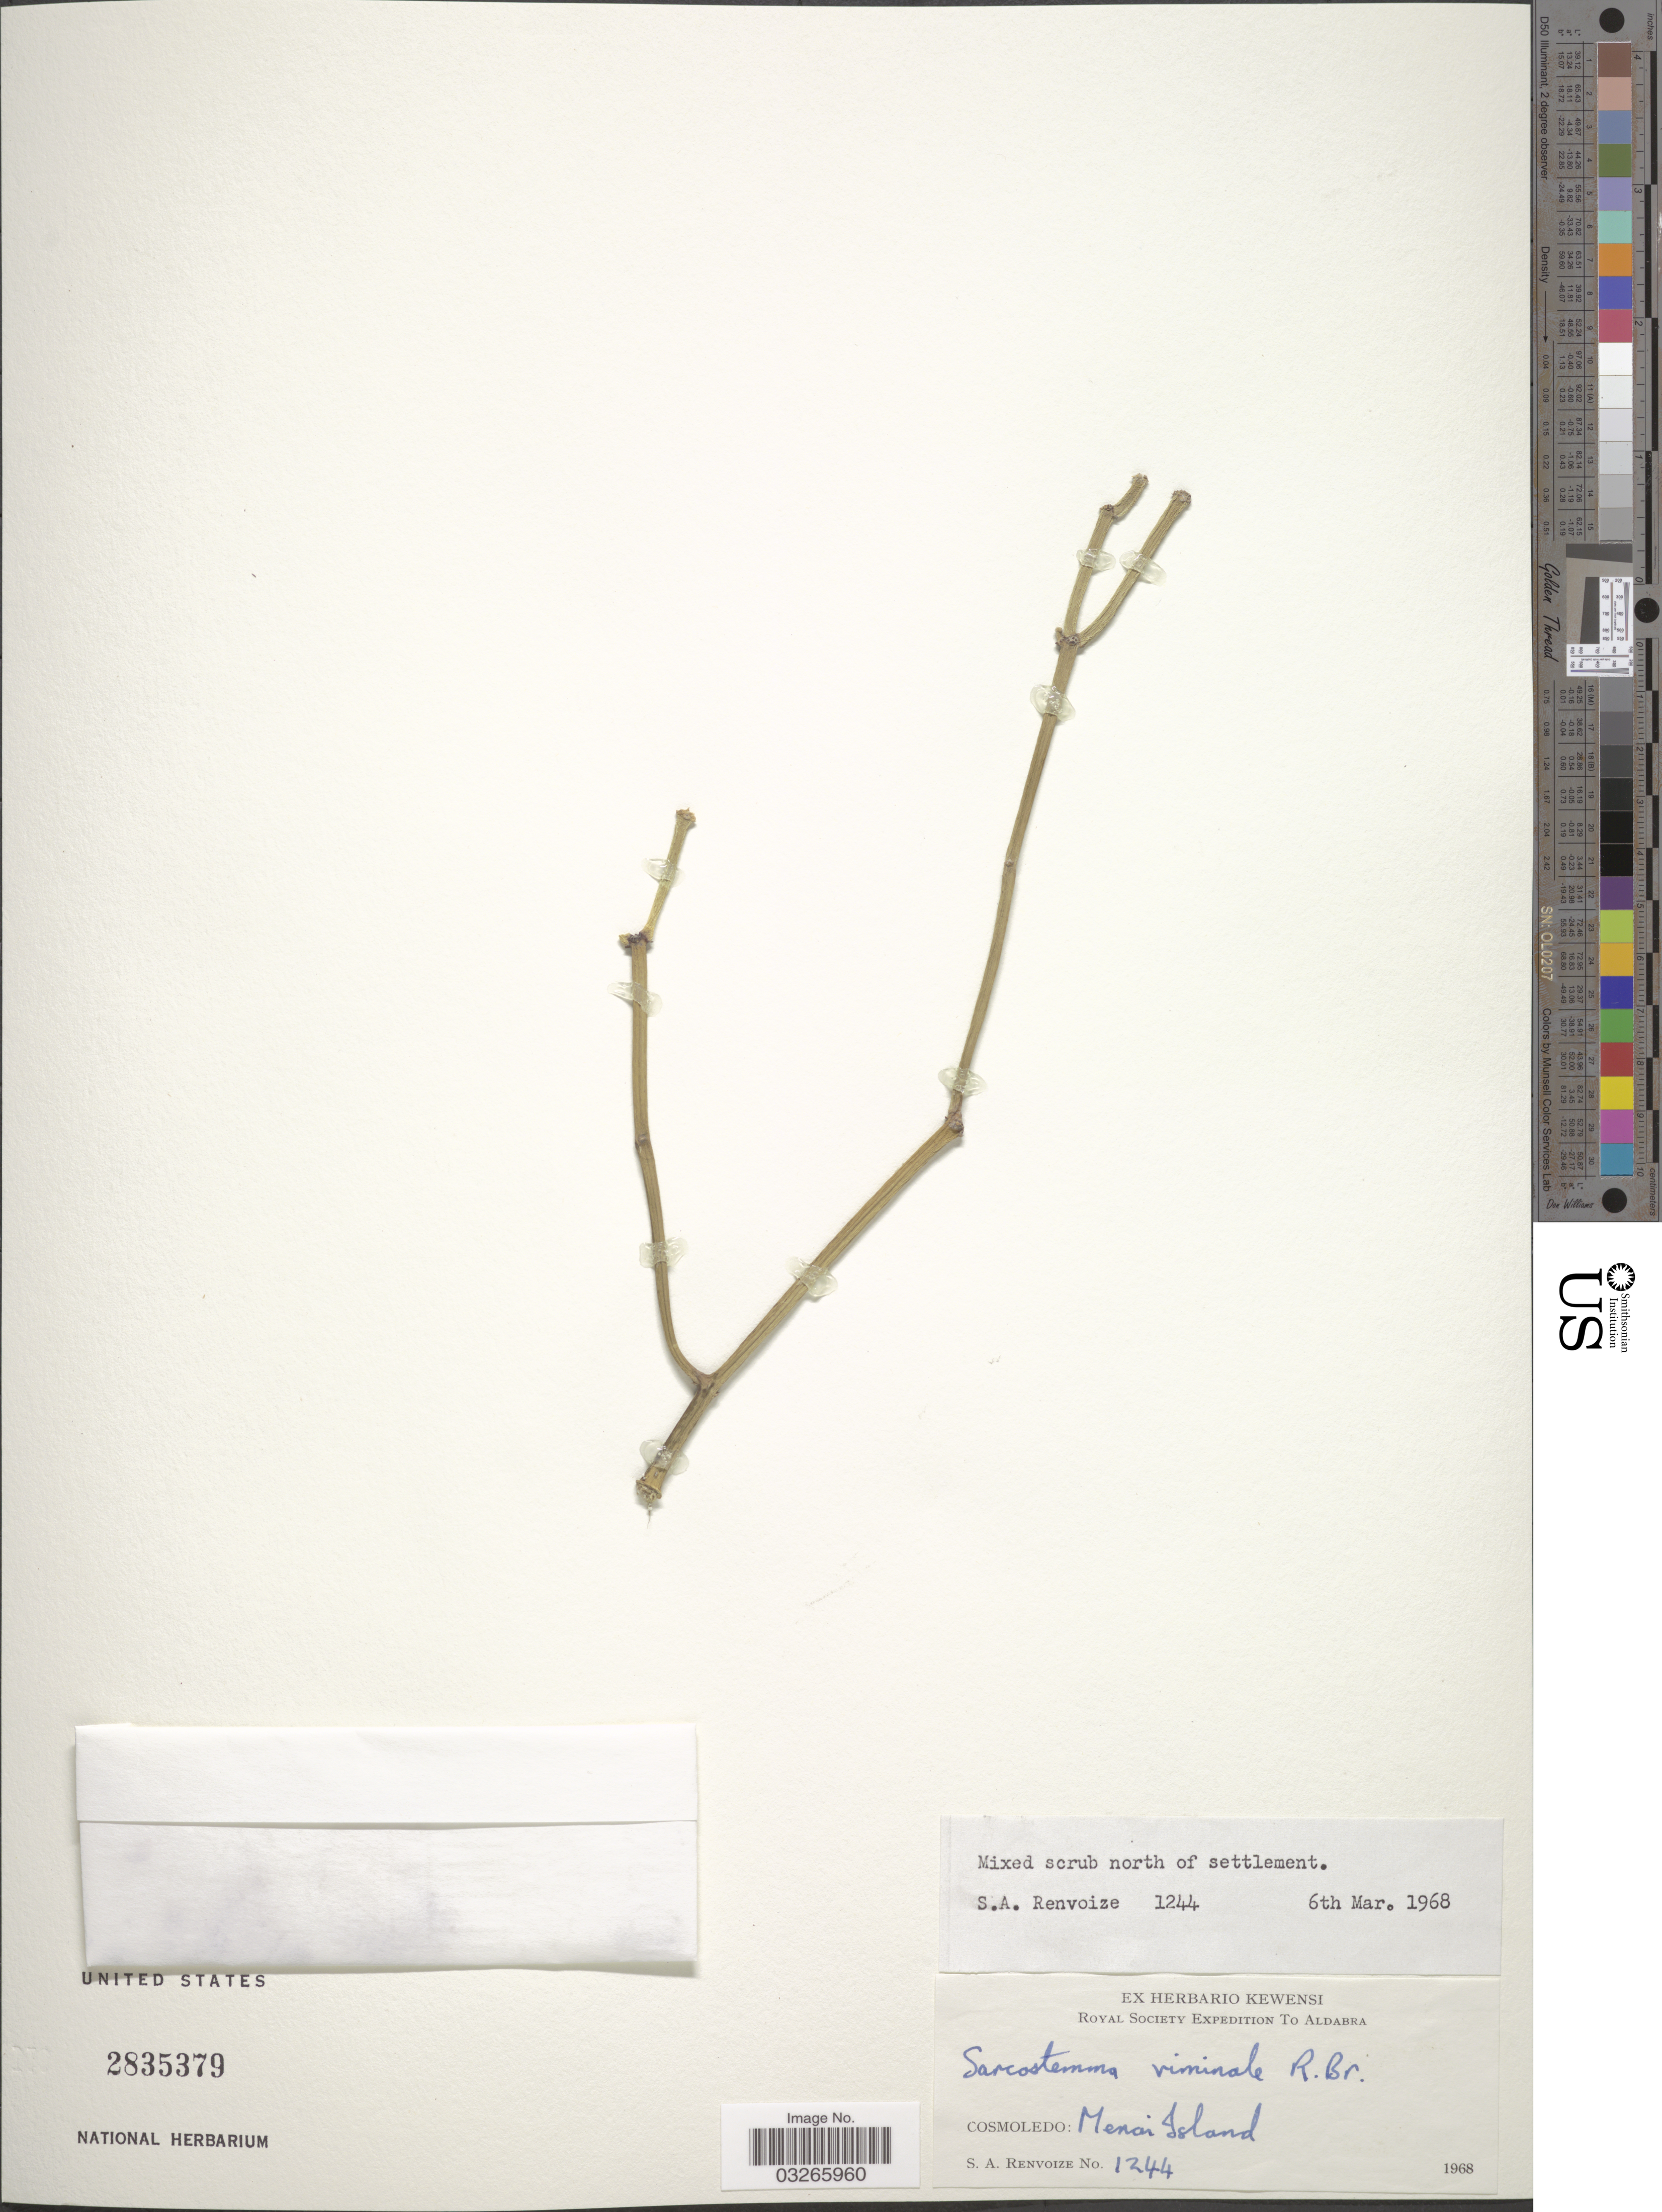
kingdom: Plantae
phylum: Tracheophyta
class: Magnoliopsida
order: Gentianales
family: Apocynaceae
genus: Sarcostemma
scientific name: Sarcostemma viminale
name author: (Linn) R. Br.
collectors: S. A. Renvoize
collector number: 1244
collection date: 1968-03-06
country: Seychelles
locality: Aldabra. Cosmoledo: Menai Island.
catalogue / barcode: US 2835379